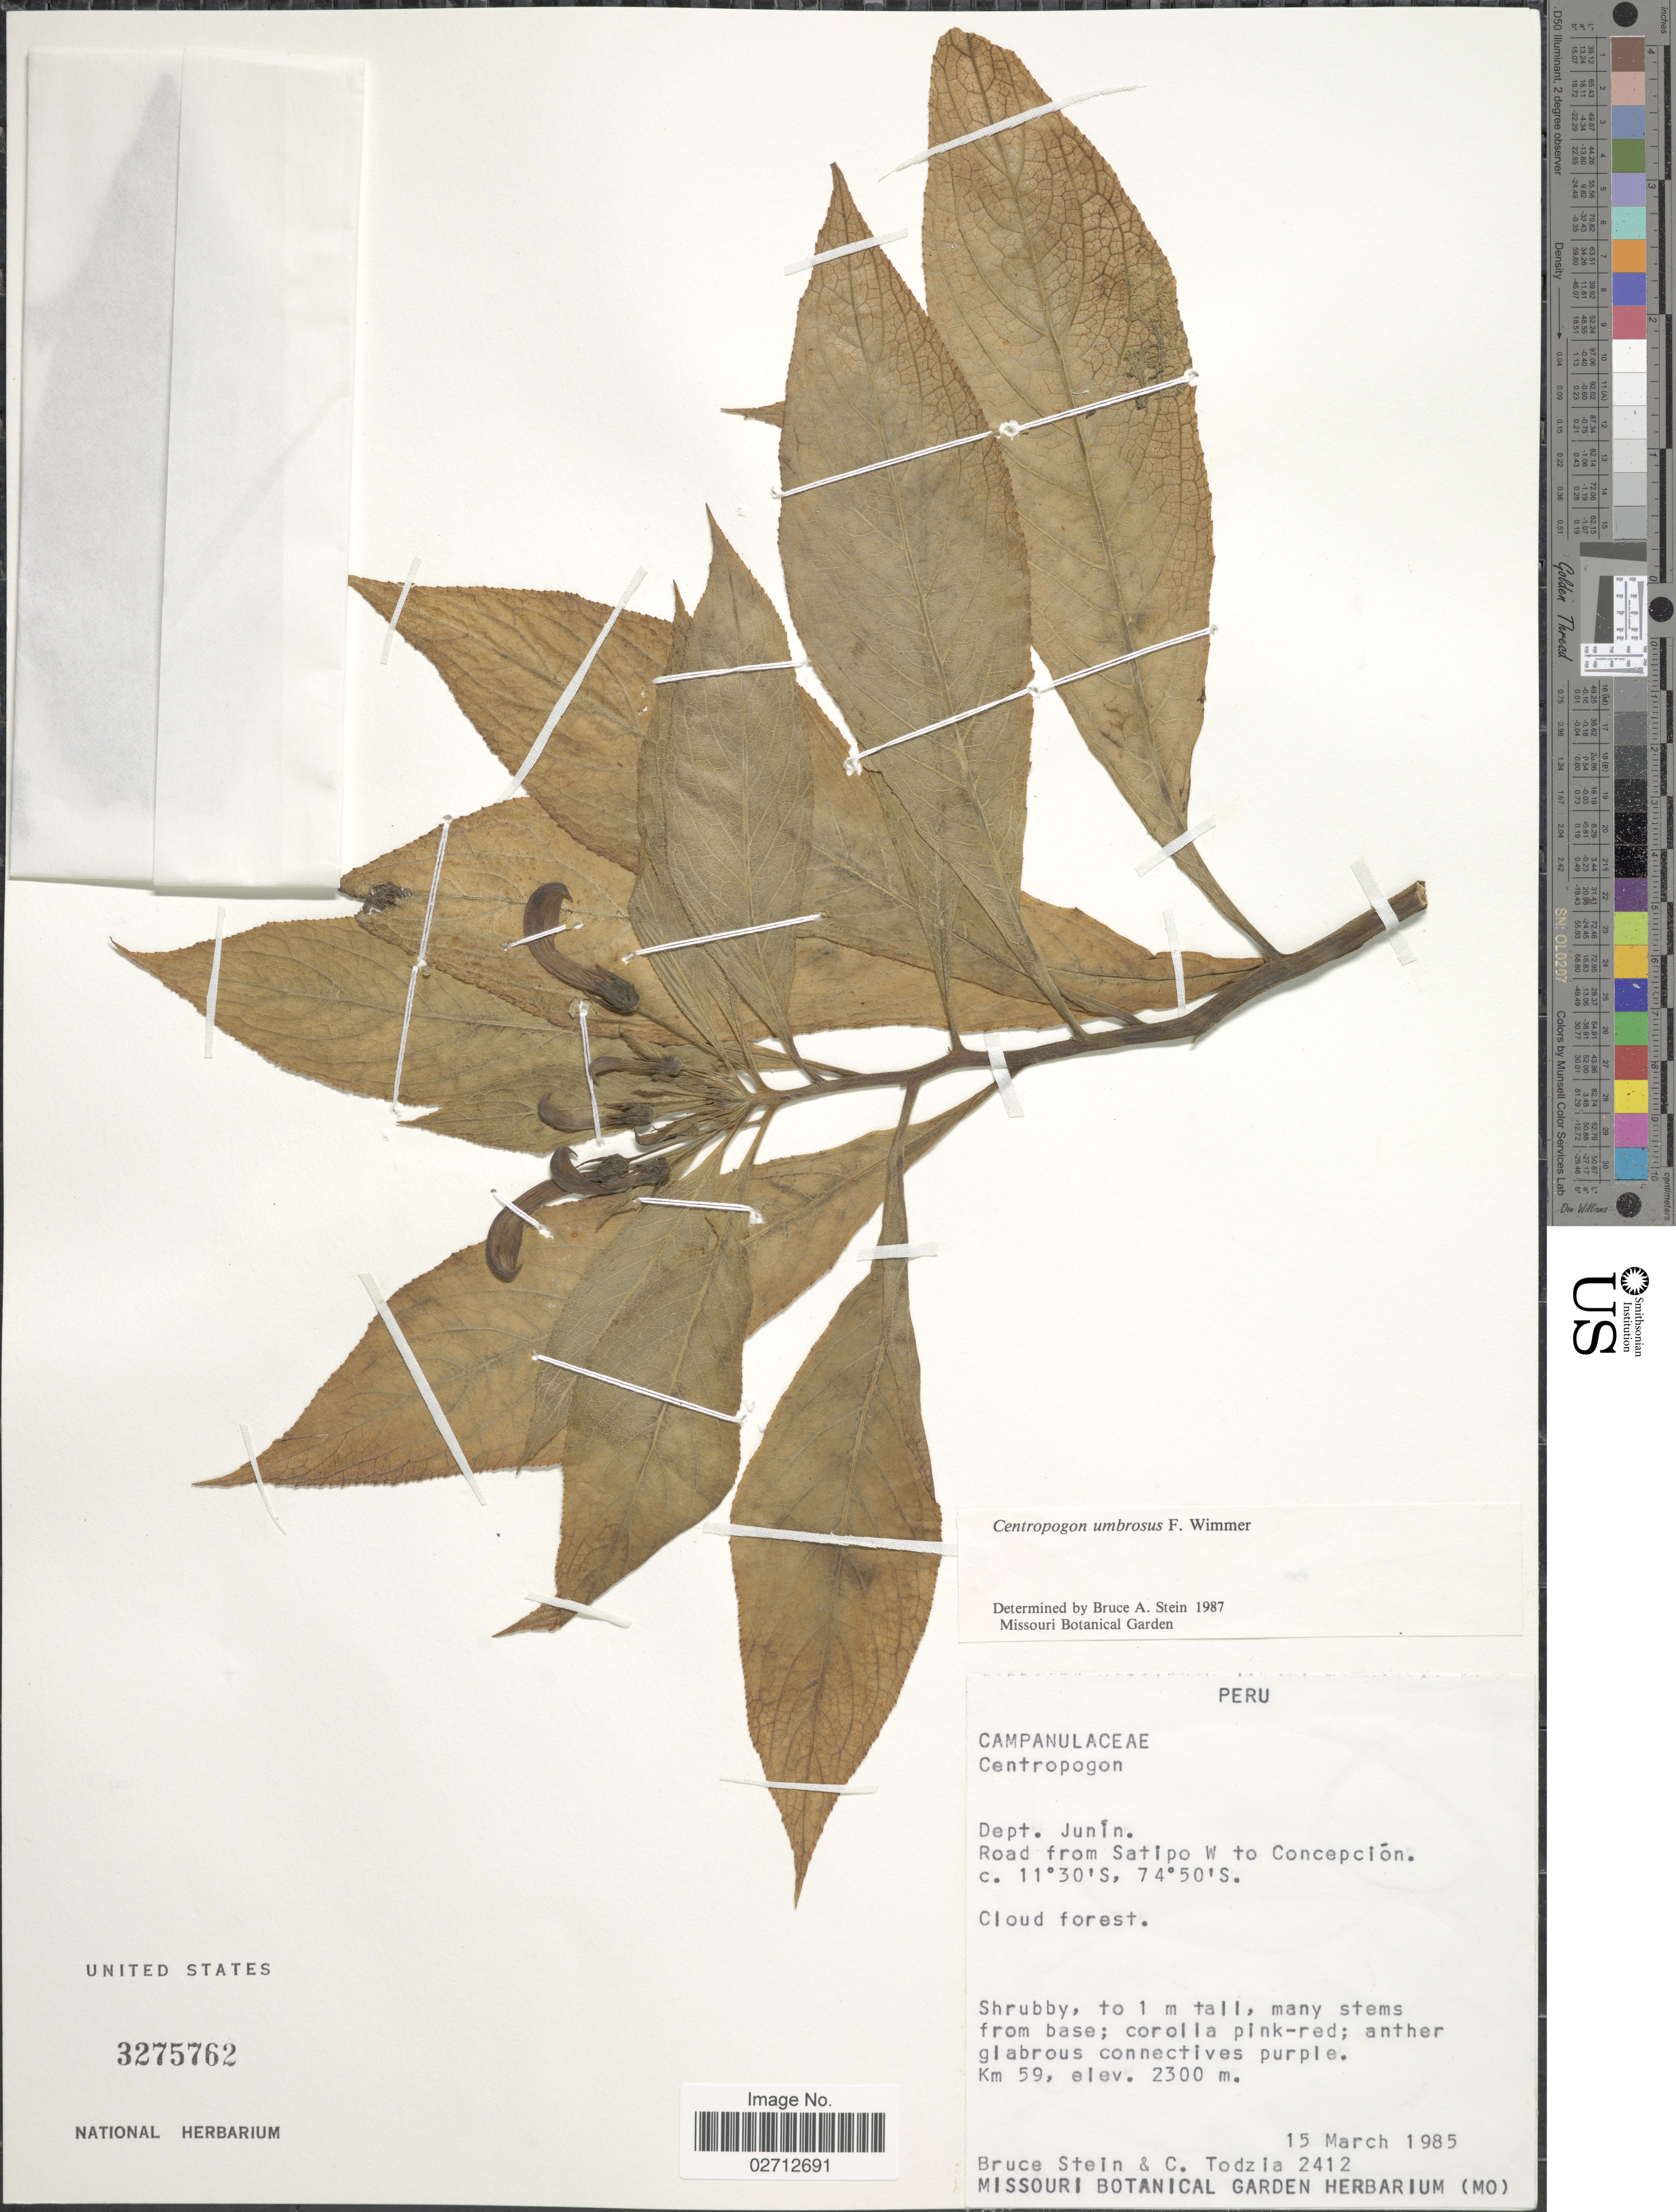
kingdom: Plantae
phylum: Tracheophyta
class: Magnoliopsida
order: Asterales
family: Campanulaceae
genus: Centropogon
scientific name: Centropogon umbrosus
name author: E. Wimm.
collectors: B. A. Stein & C. A. Todzia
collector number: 2412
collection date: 1985-03-15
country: Peru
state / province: Junín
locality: Road from Satipo W to Concepcion. Km 59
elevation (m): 2300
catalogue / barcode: US 3275762